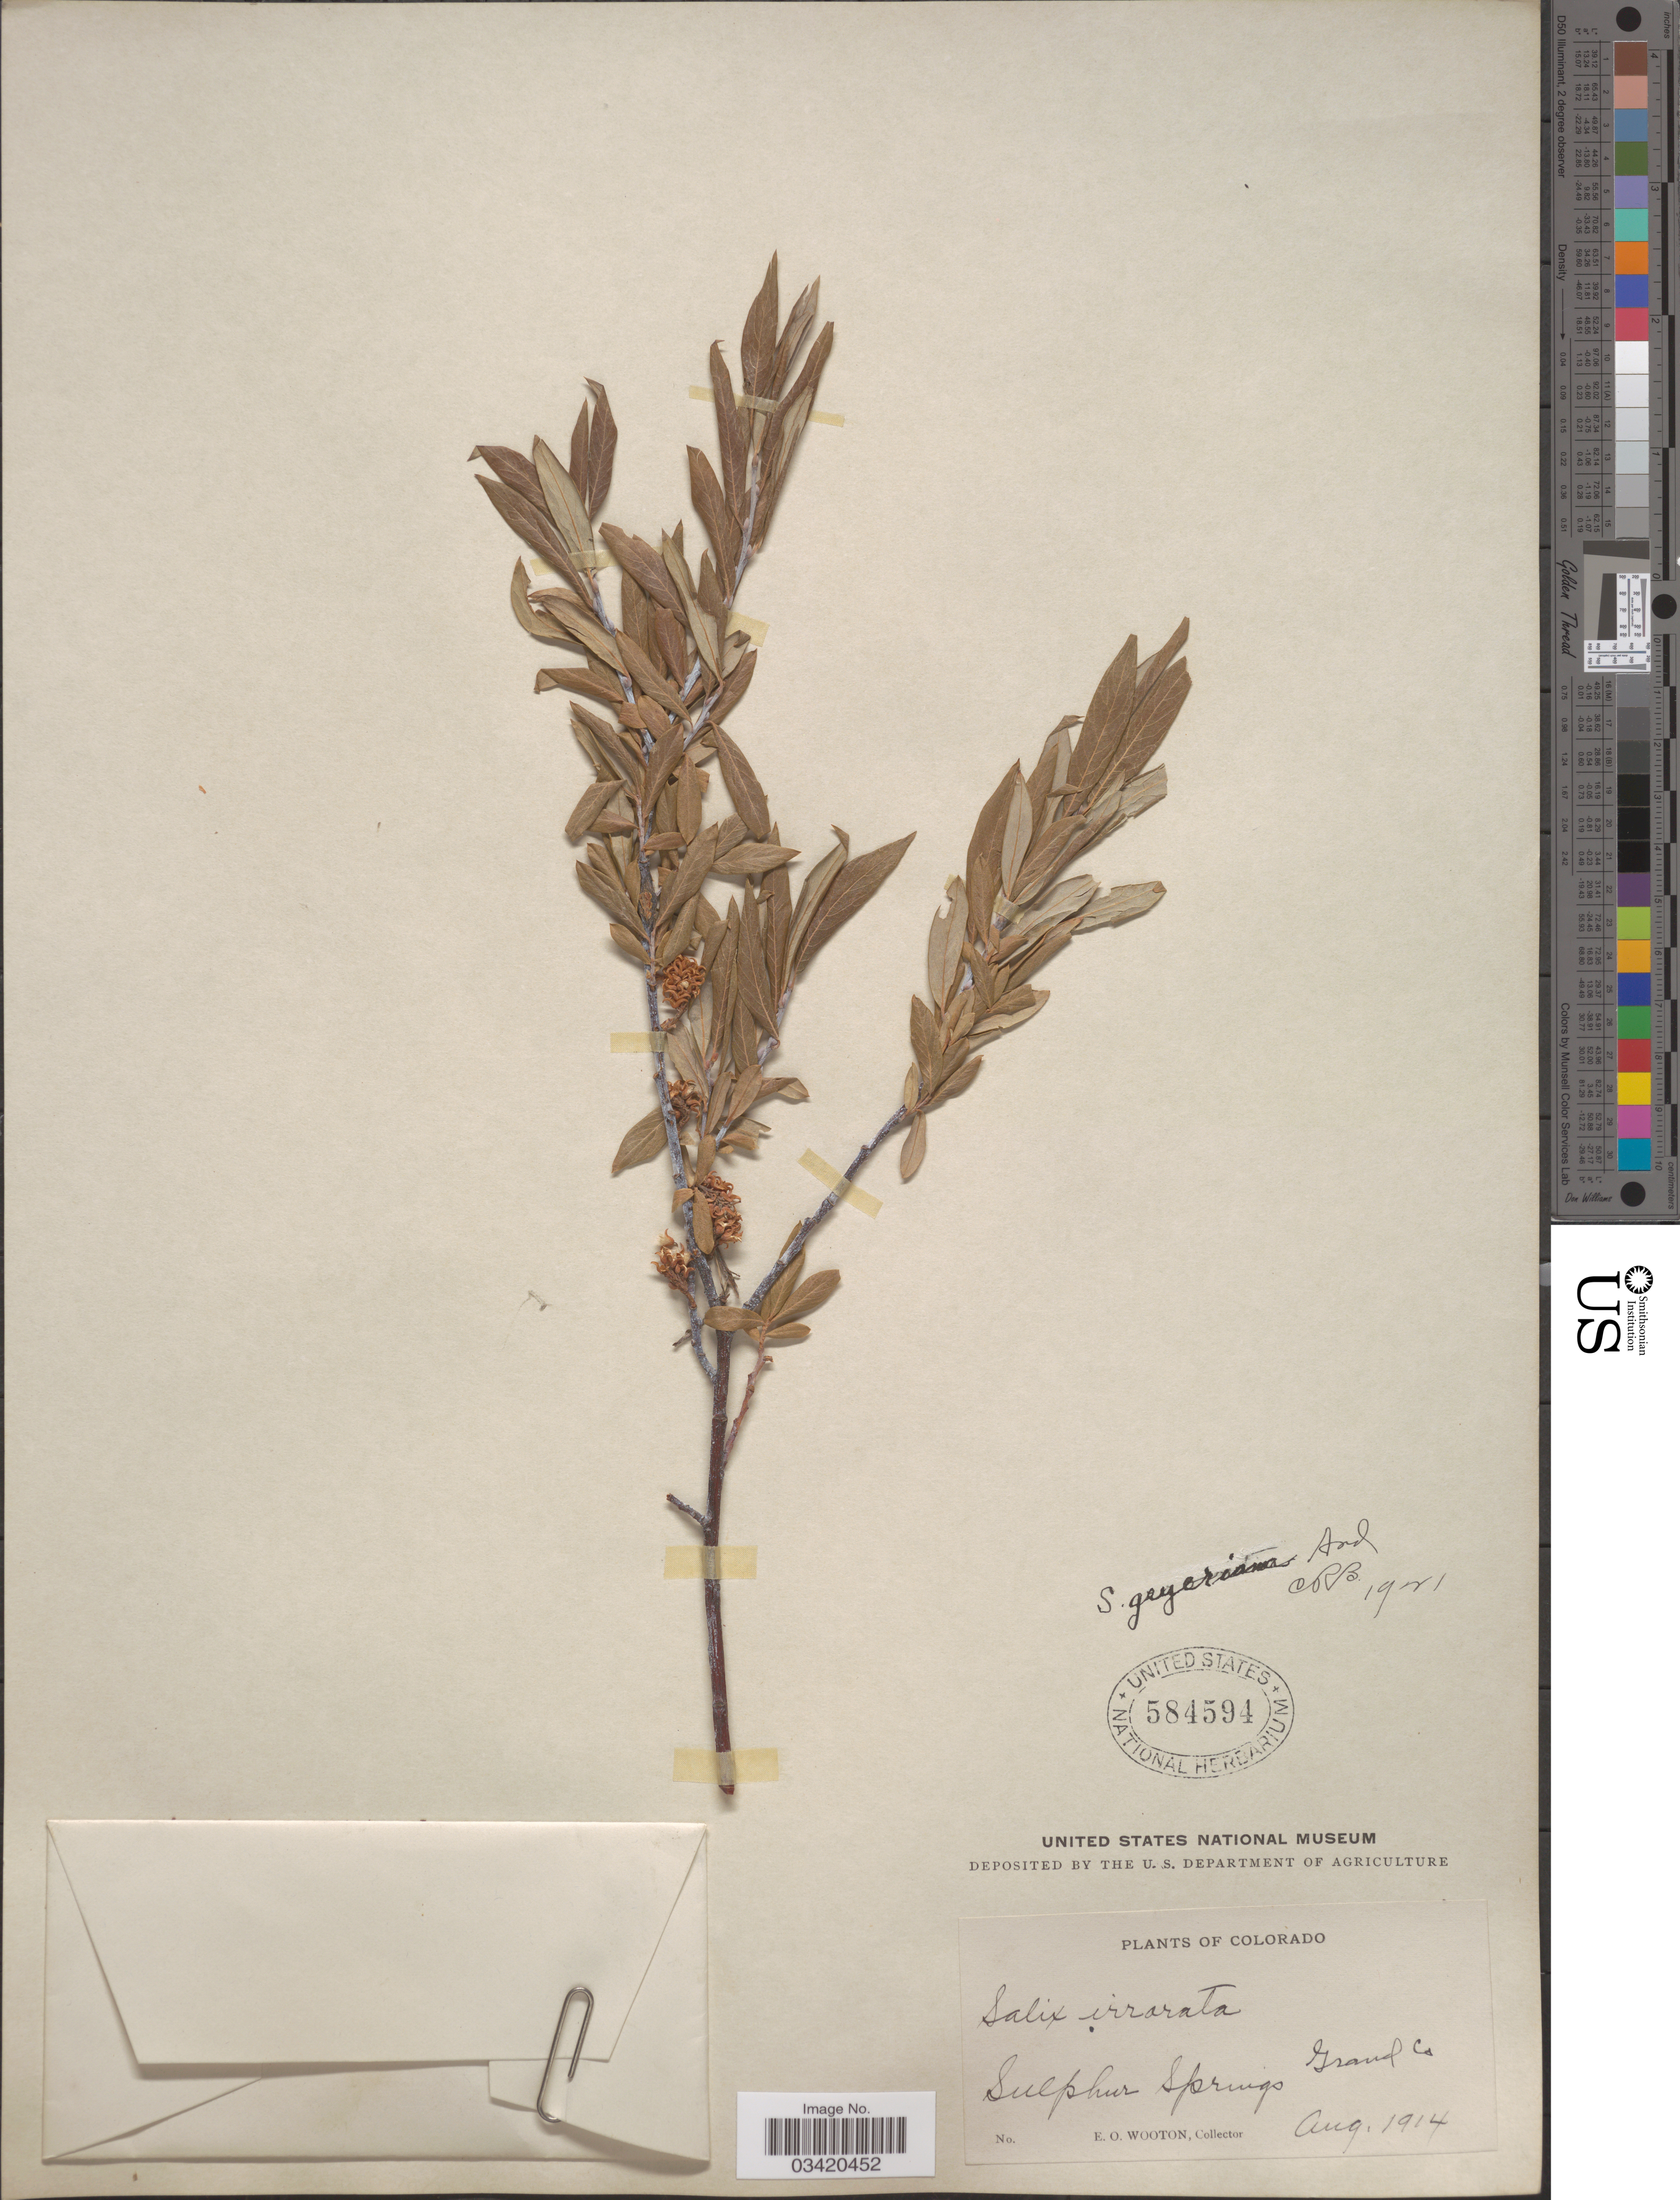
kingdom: Plantae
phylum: Tracheophyta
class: Magnoliopsida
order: Malpighiales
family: Salicaceae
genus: Salix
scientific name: Salix geyeriana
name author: Andersson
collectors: E. O. Wooton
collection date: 1914-08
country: United States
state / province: Colorado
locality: Sulphur Springs Grand Co.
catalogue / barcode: US 584594